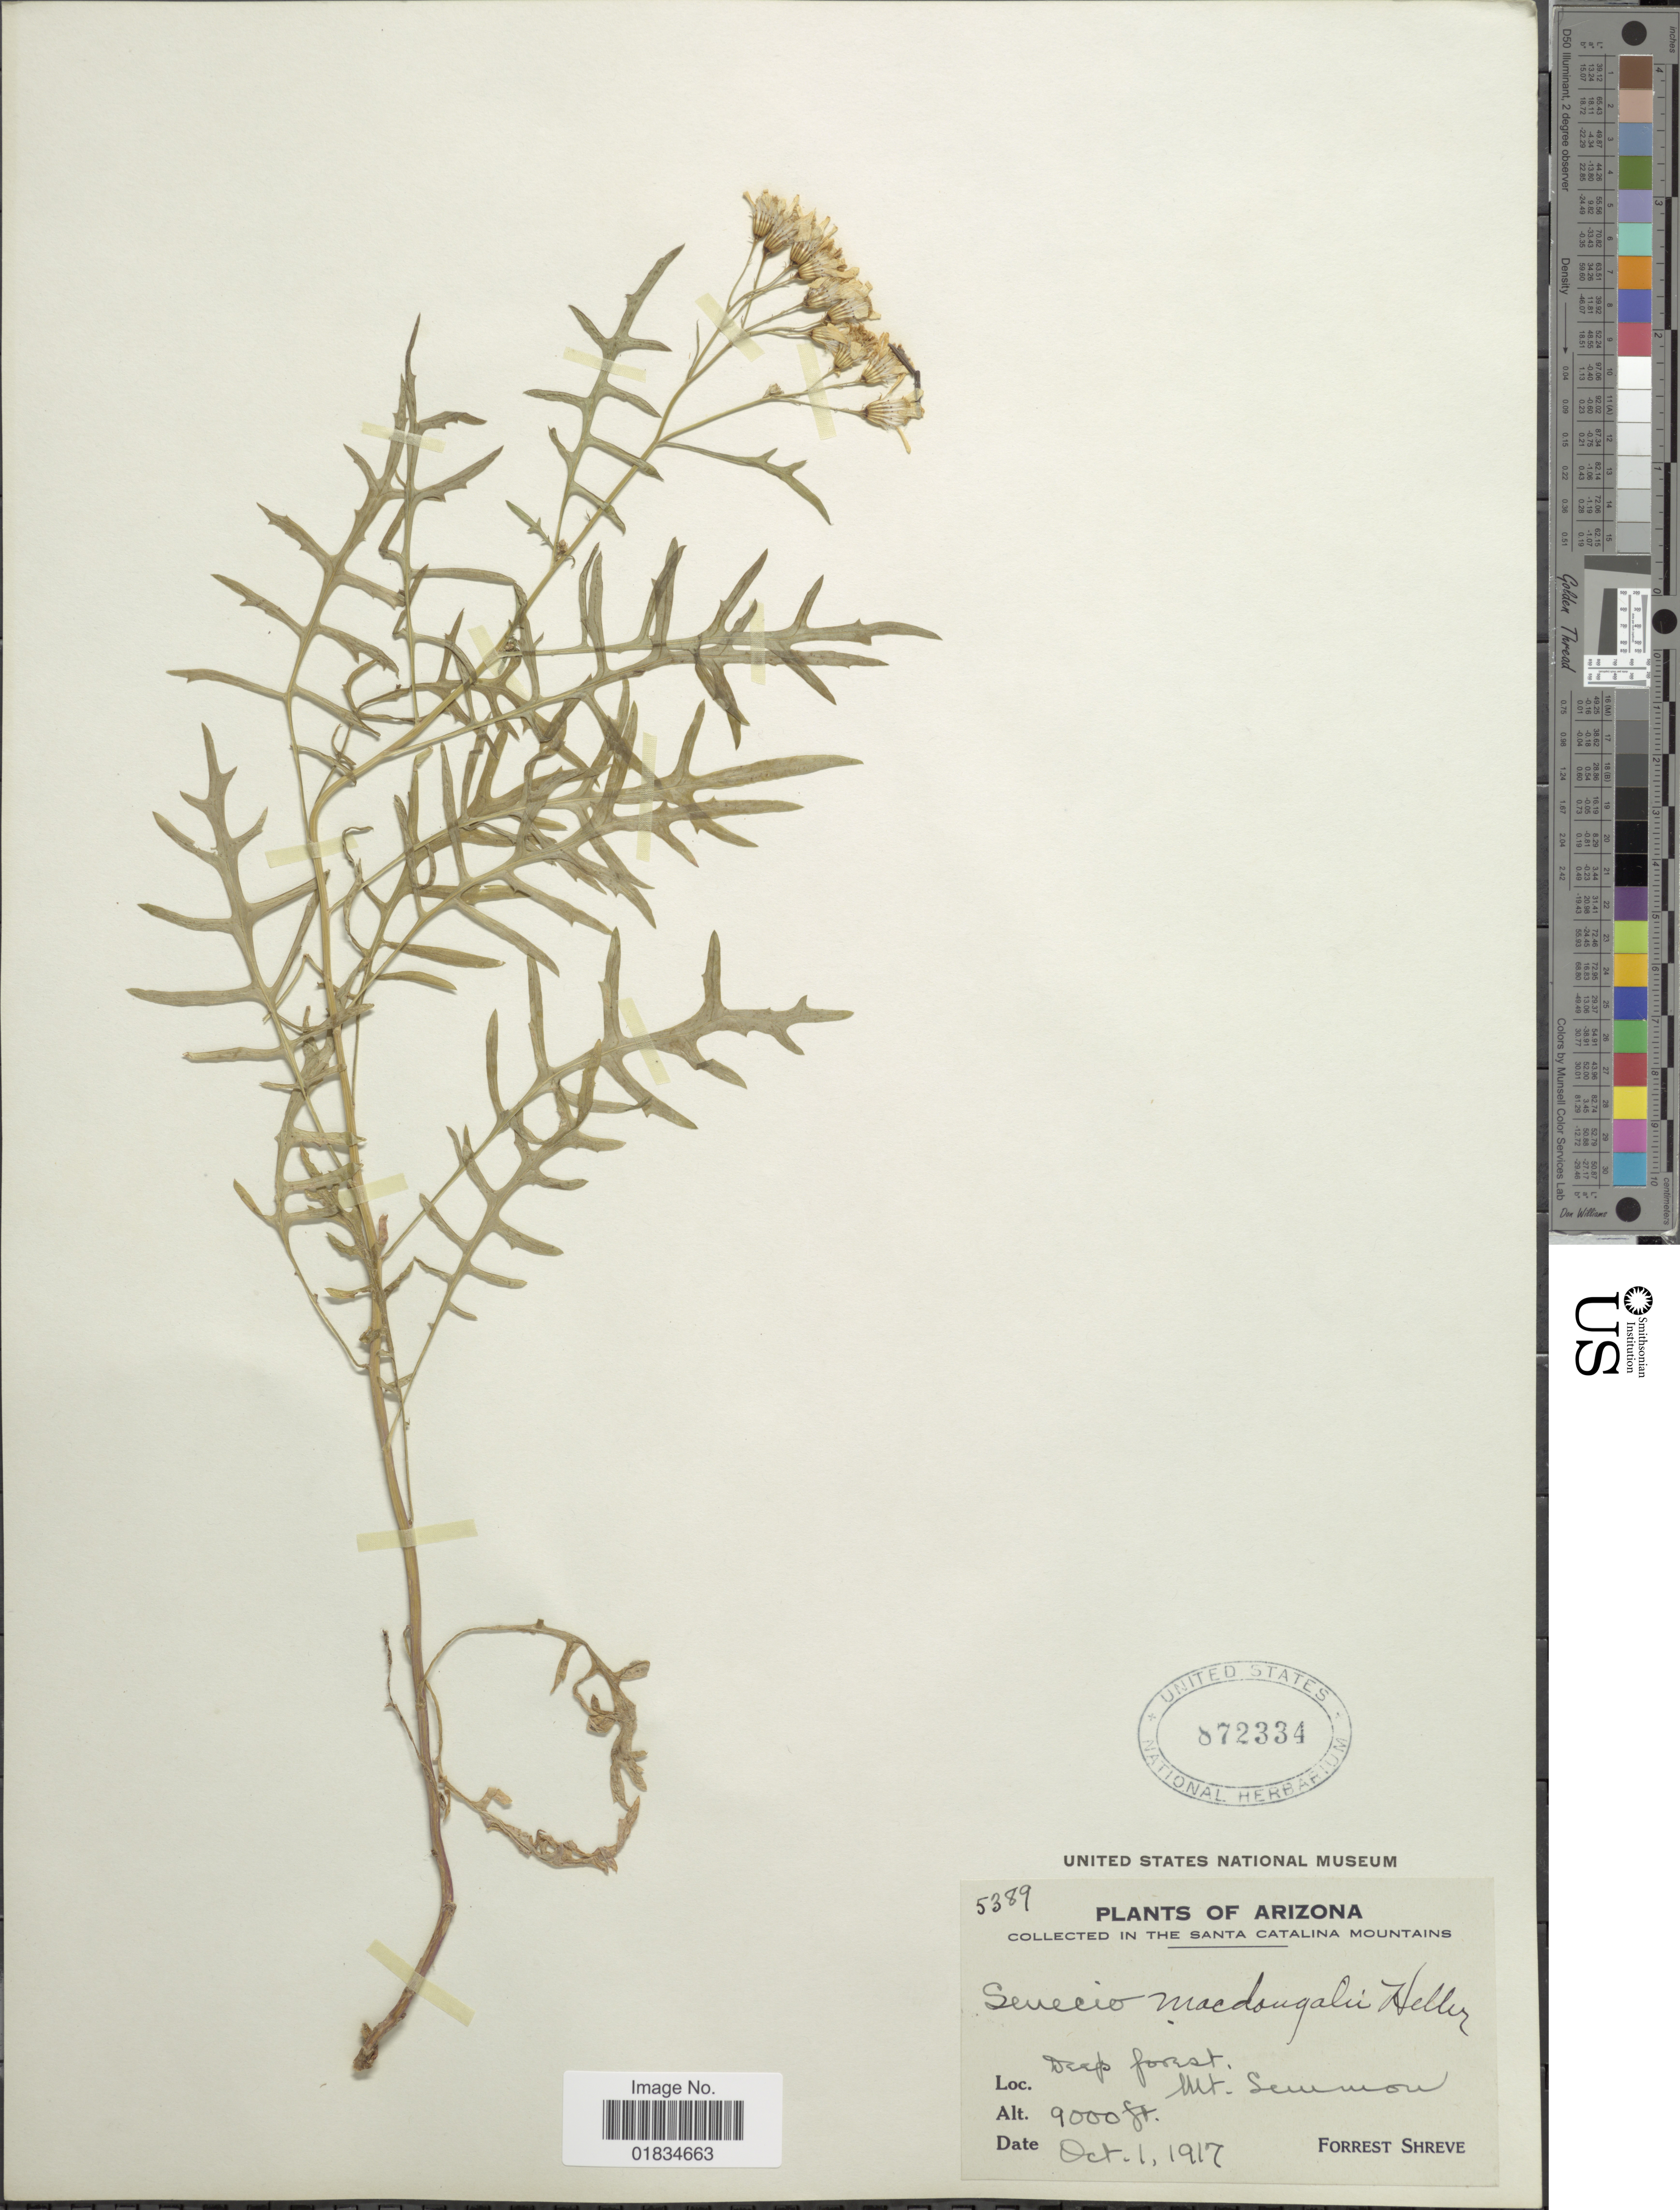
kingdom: Plantae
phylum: Tracheophyta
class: Magnoliopsida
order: Asterales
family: Asteraceae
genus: Senecio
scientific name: Senecio macdougalii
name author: A. Heller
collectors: F. Shreve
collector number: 5389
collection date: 1917-10-01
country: United States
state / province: Arizona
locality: Mt. Lemmon. Santa Catalina Mountains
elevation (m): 2743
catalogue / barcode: US 872334